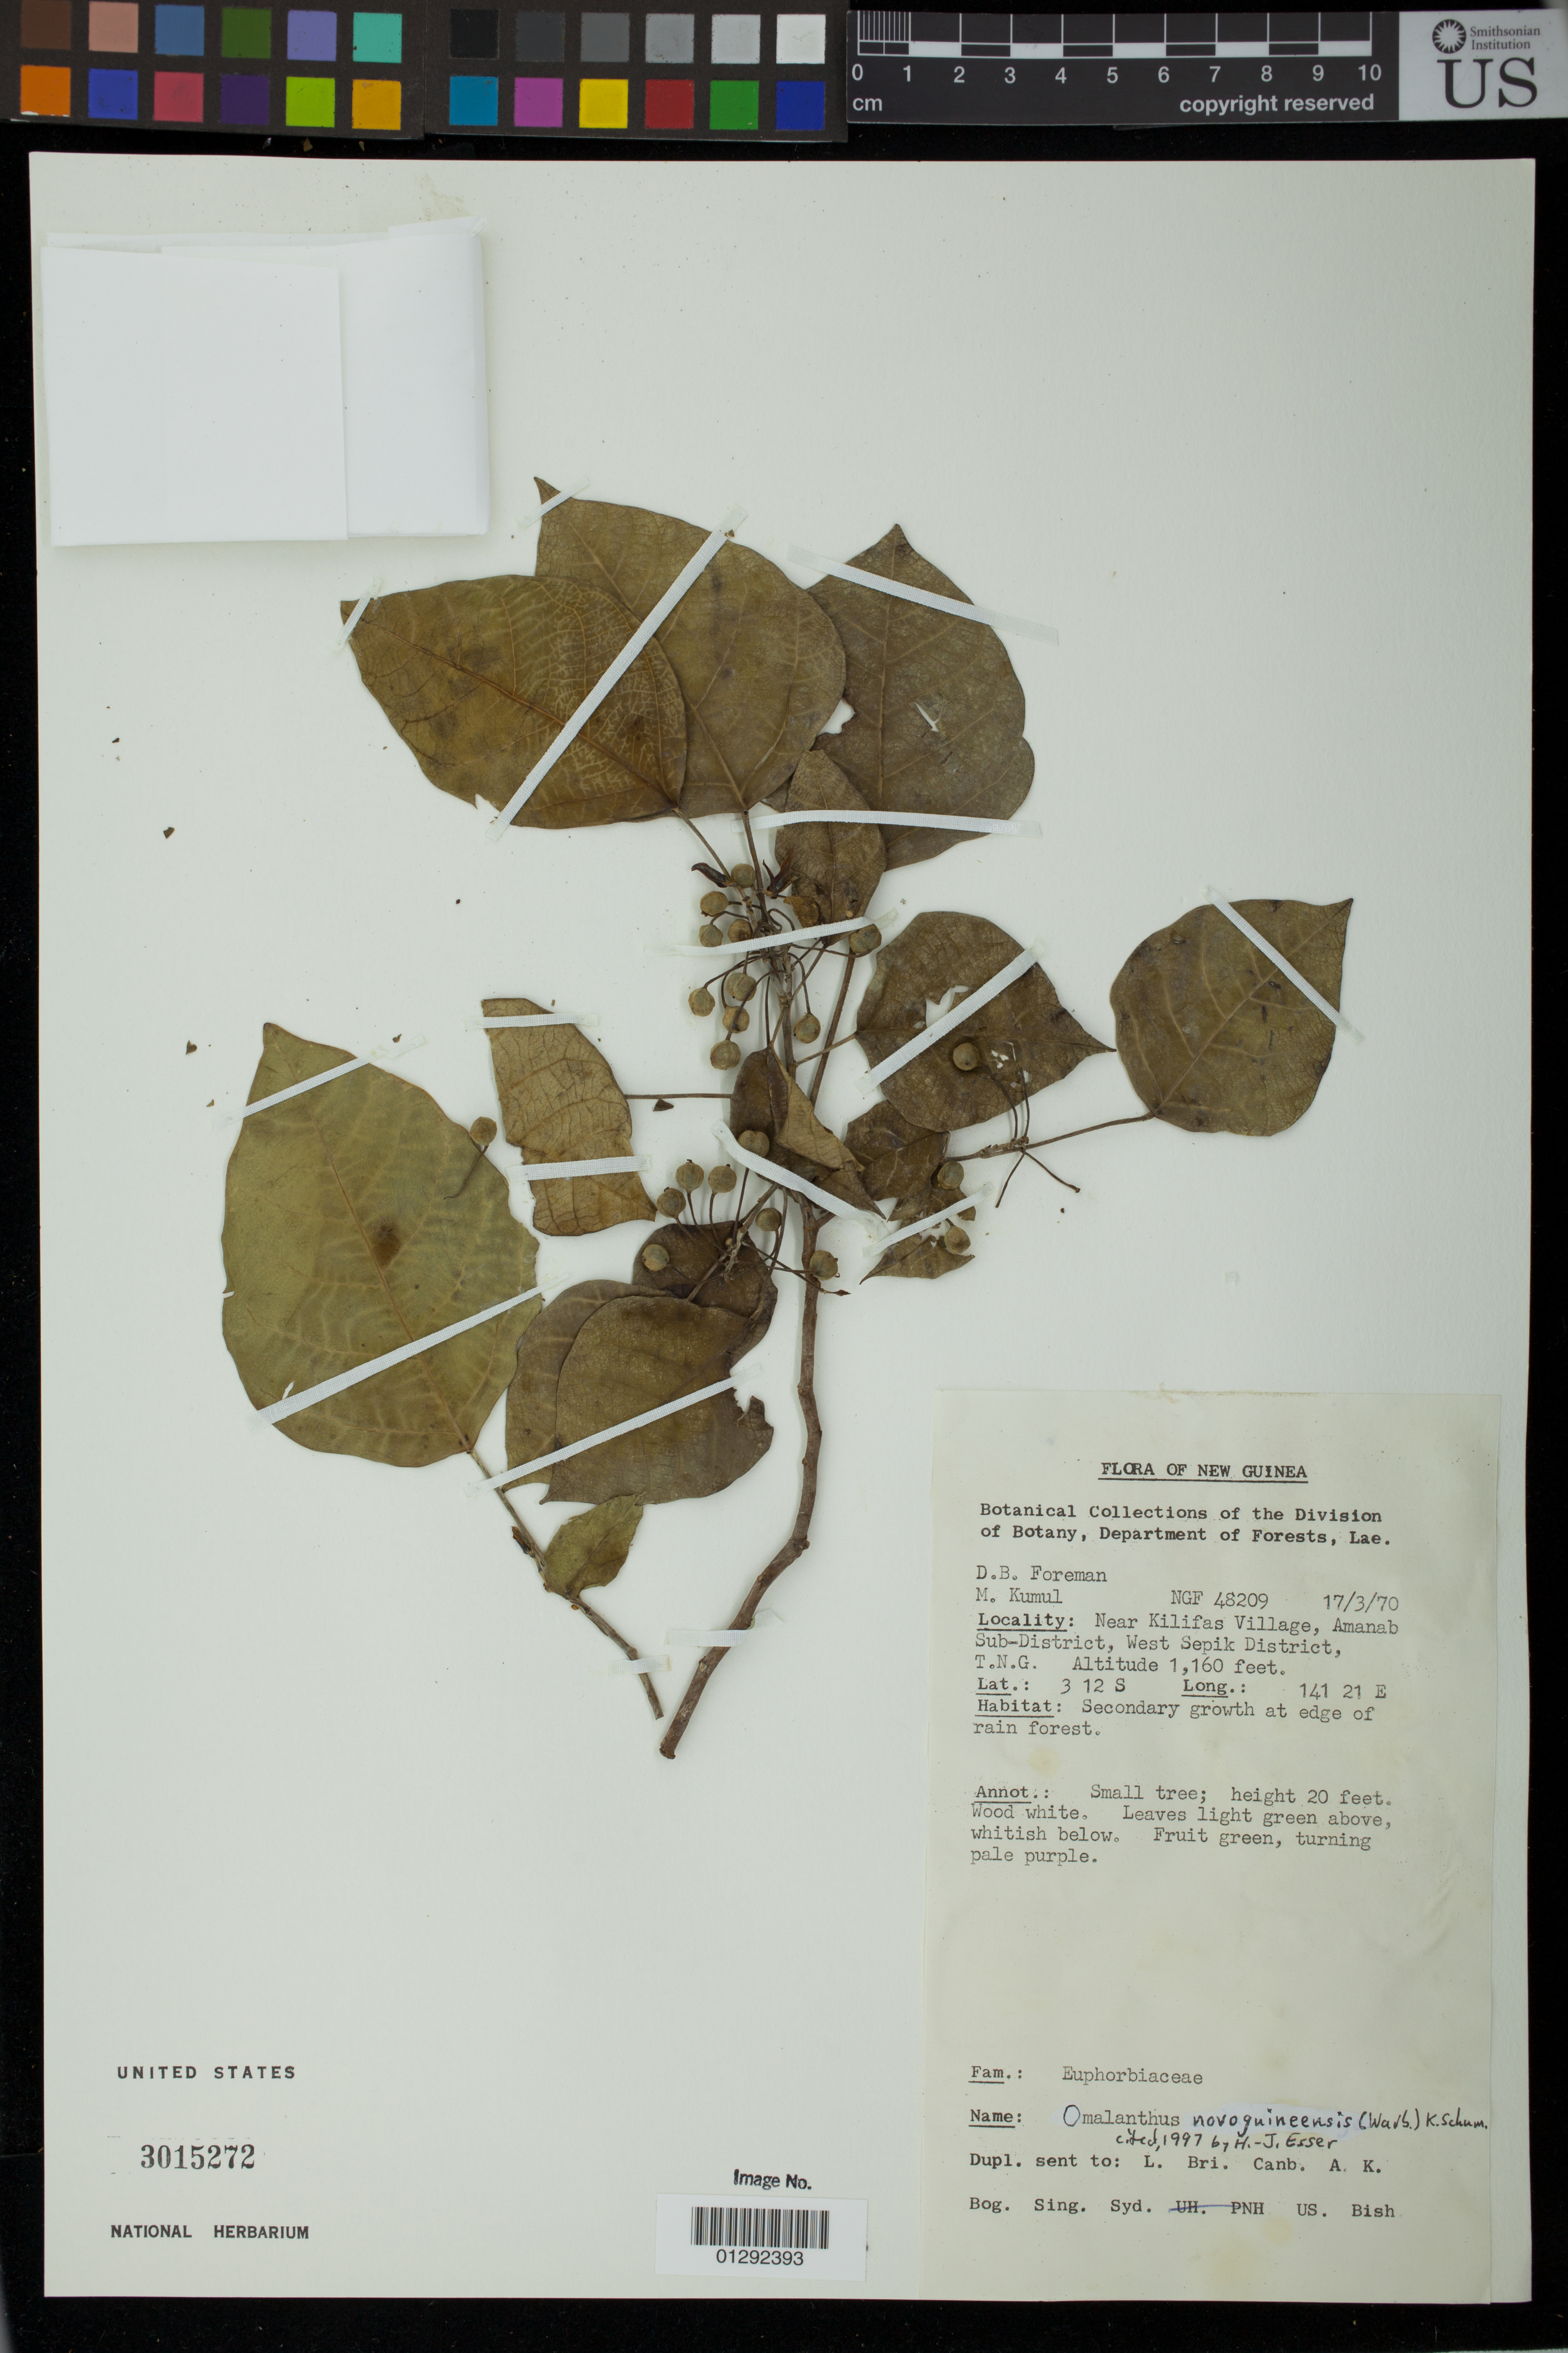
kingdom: Plantae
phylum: Tracheophyta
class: Magnoliopsida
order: Malpighiales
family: Euphorbiaceae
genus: Homalanthus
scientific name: Homalanthus novoguineensis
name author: (Warb.) K. Schum.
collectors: D. Foreman & M. Kumul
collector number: NGF 48209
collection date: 1970-03-17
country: Papua New Guinea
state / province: Sandaun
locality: Near Kilifas Village, Amanab Sub-District, West Sepik District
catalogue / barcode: US 3015272